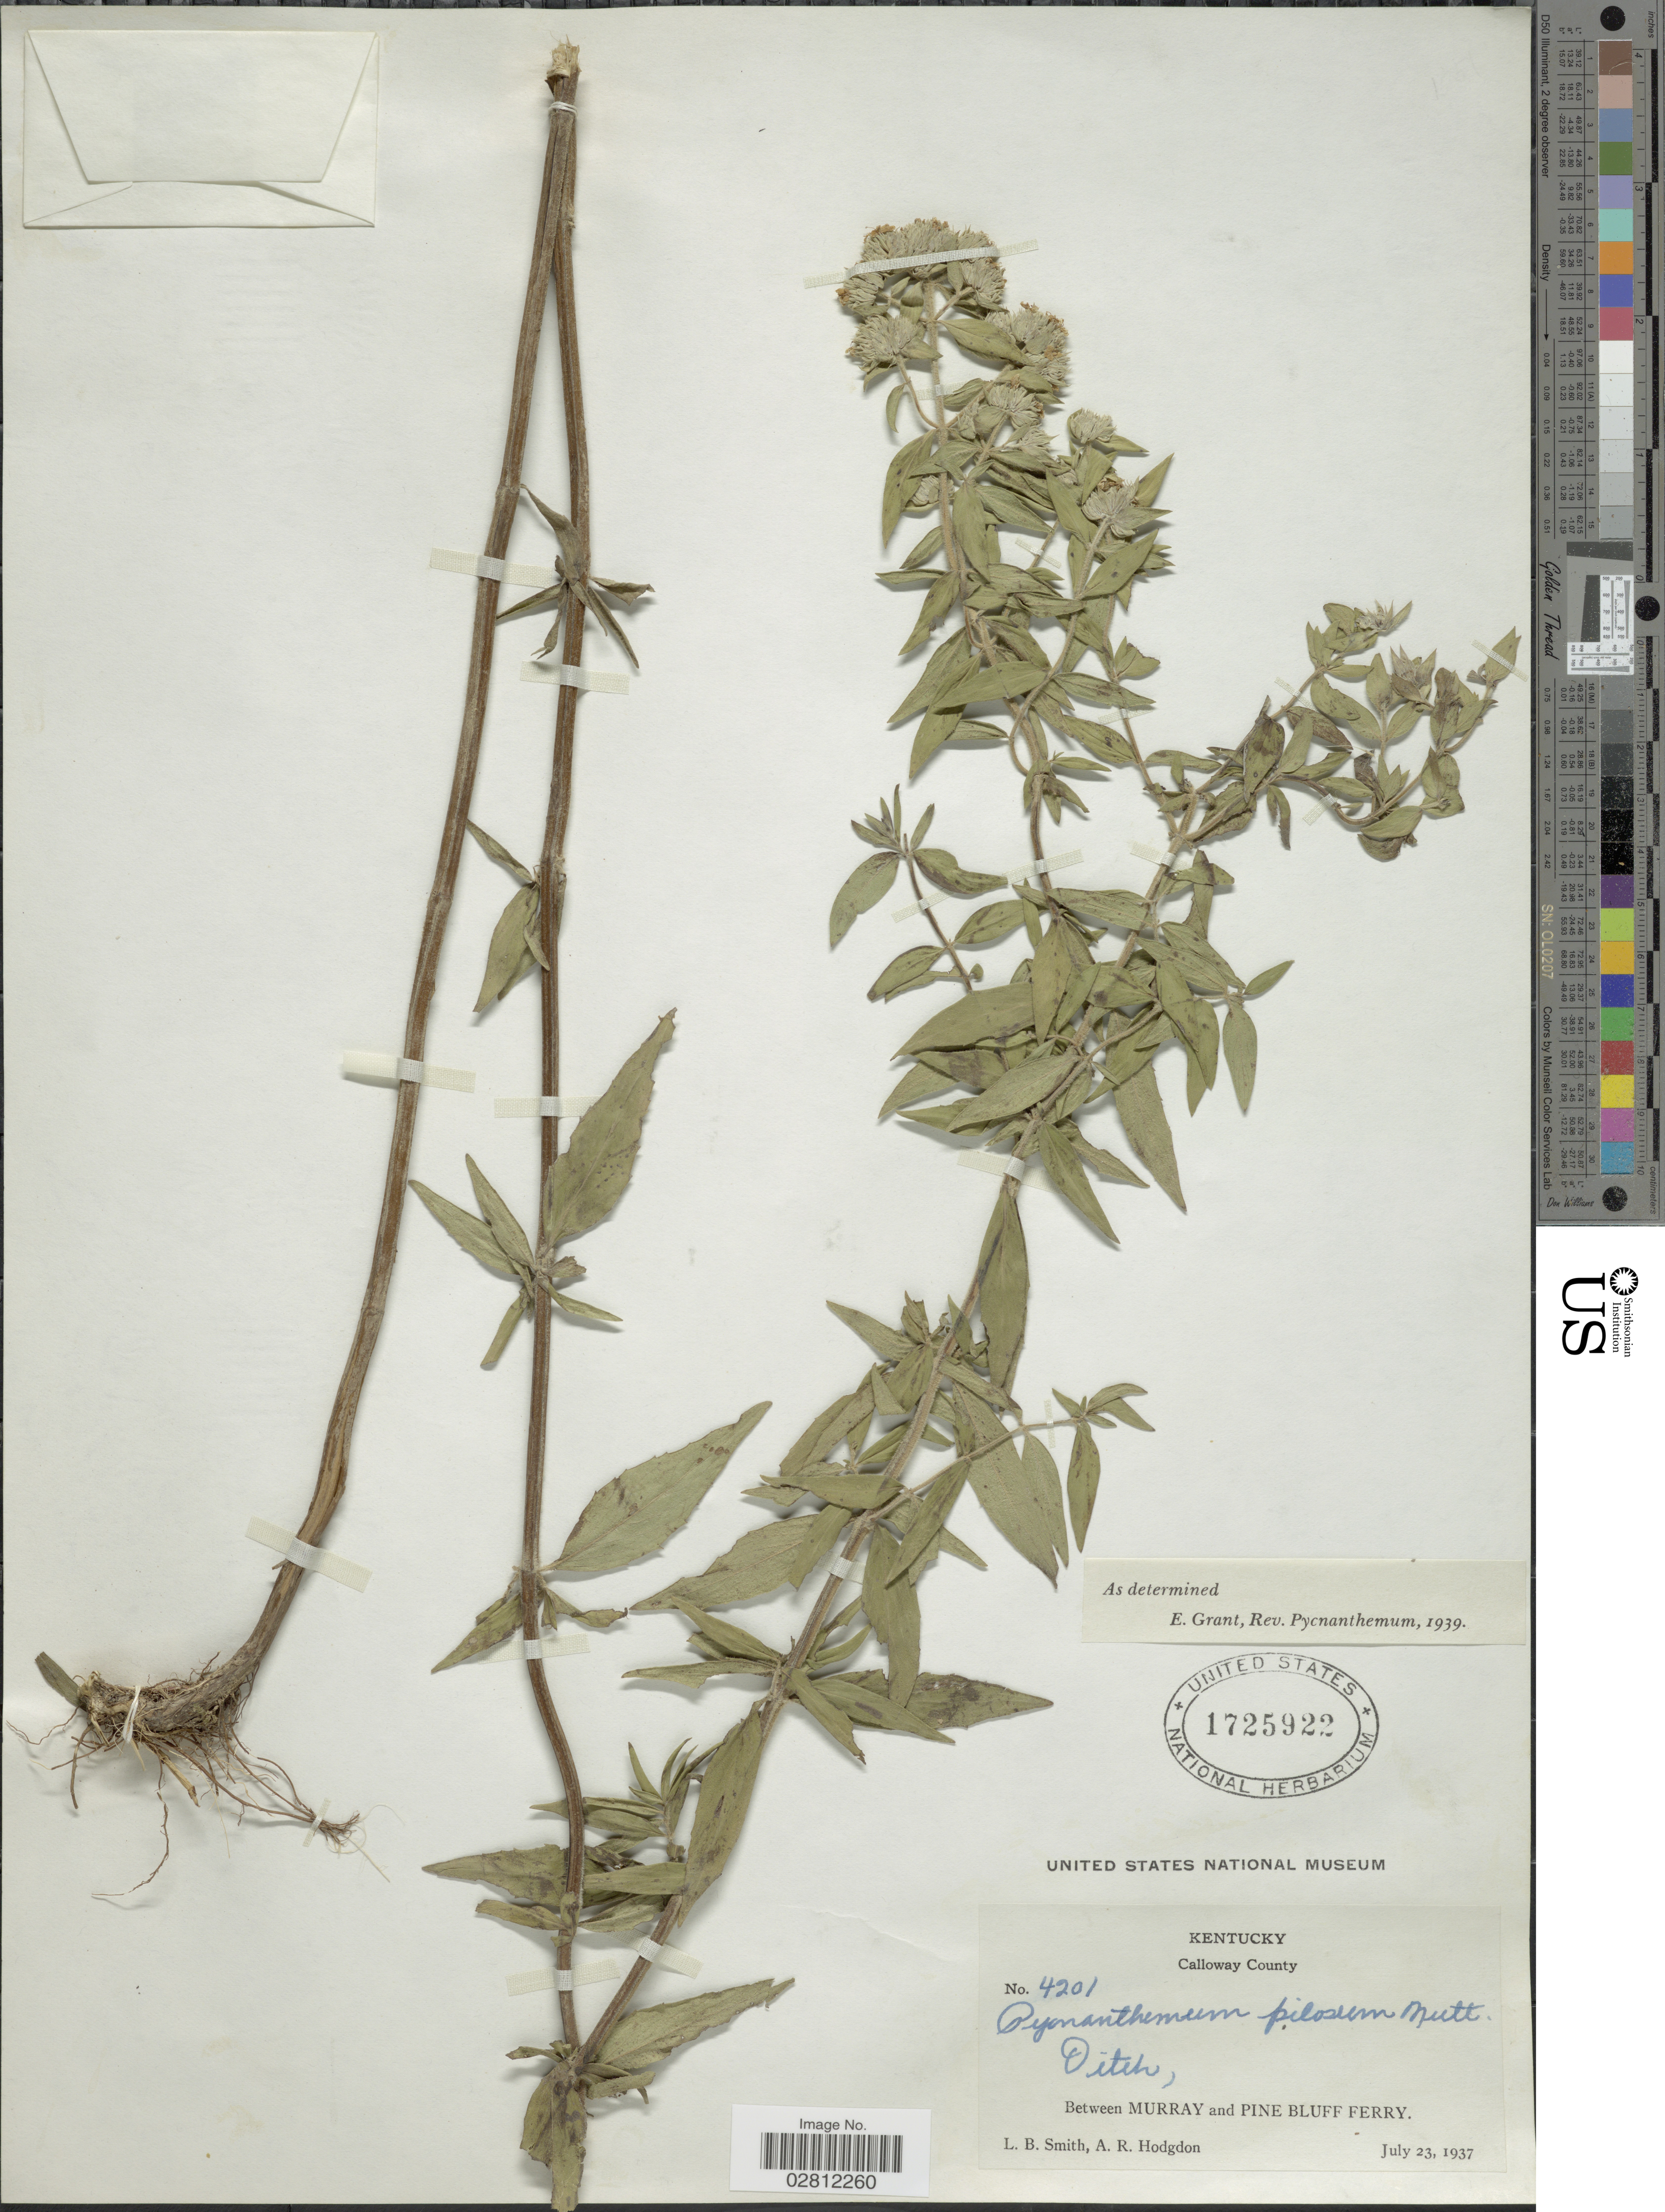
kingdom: Plantae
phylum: Tracheophyta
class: Magnoliopsida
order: Lamiales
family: Lamiaceae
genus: Pycnanthemum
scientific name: Pycnanthemum pilosum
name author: Nutt.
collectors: L. Smith & A. R. Hodgdon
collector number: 4201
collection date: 1937-07-23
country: United States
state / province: Kentucky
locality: Calloway County, Ditch, Between Murray and Pine Bluff Ferry.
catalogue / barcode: US 1725922